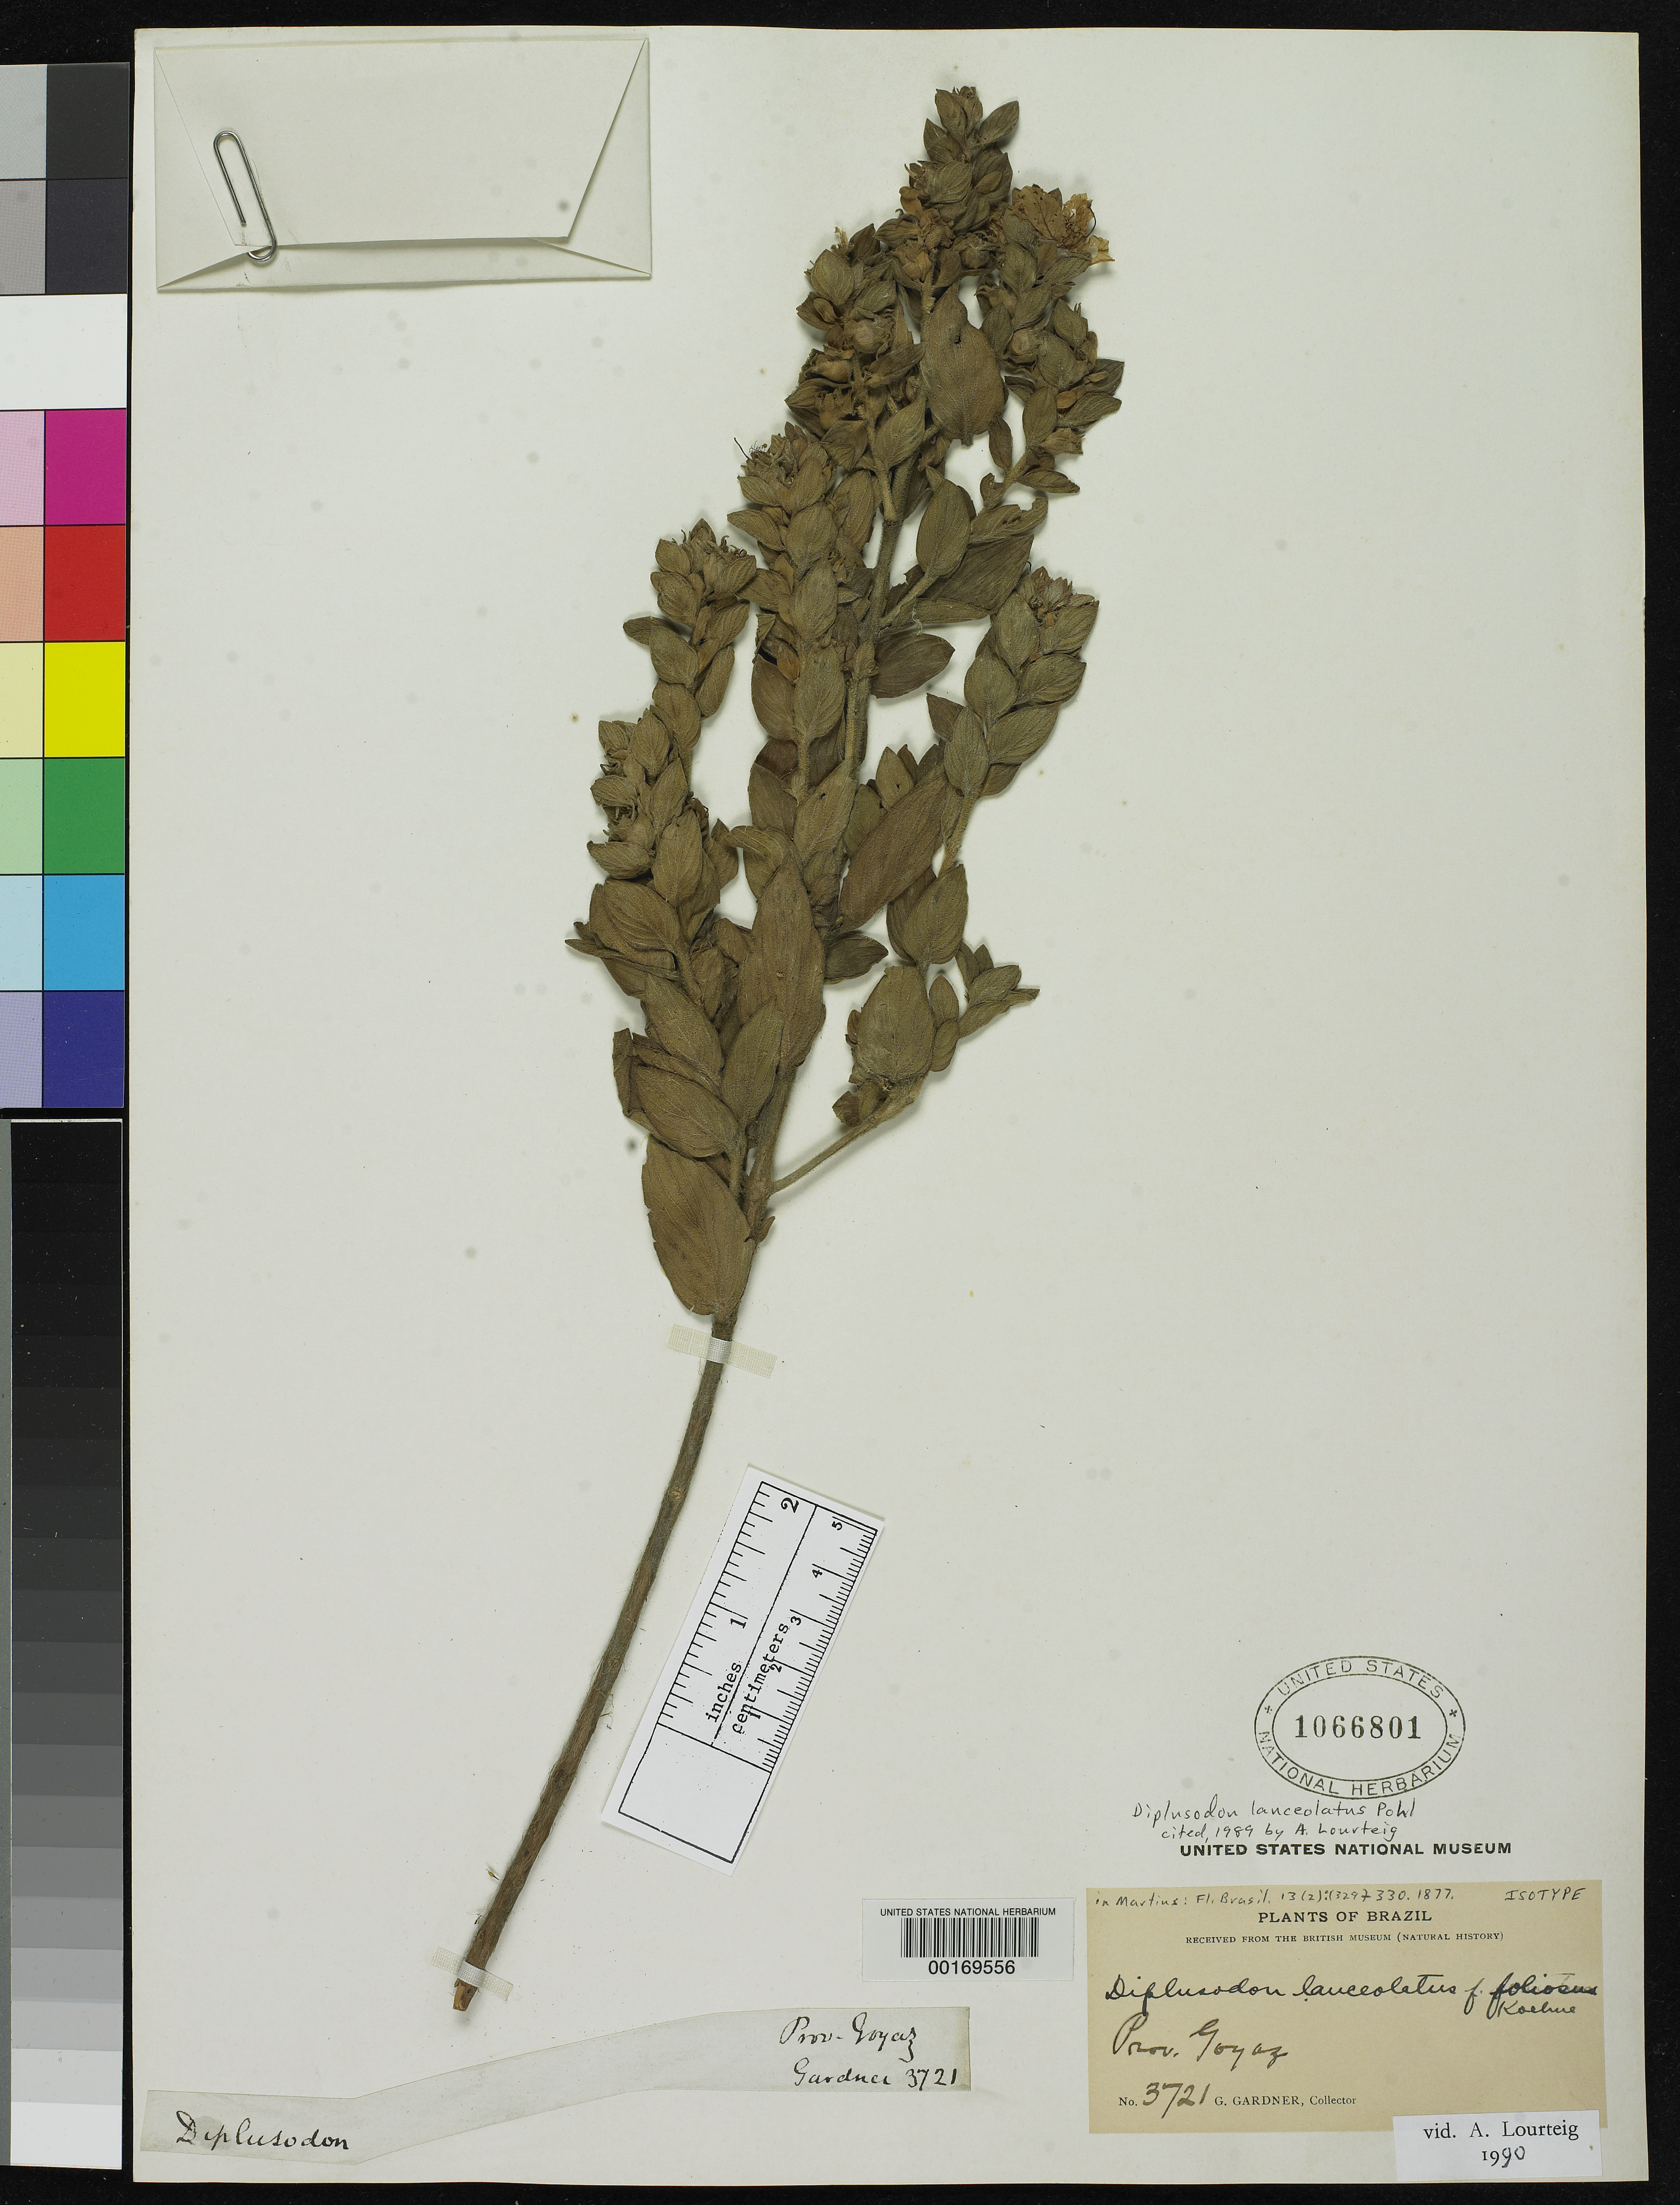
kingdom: Plantae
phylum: Tracheophyta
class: Magnoliopsida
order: Myrtales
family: Lythraceae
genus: Diplusodon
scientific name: Diplusodon lanceolatus f. foliosus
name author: Koehne in Mart.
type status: Isotype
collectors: G. Gardner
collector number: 3721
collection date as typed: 1840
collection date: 1840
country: Brazil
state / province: Goiás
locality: Inter Porto Imperial et Lunie, ad flum Tocantins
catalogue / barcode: US 1066801